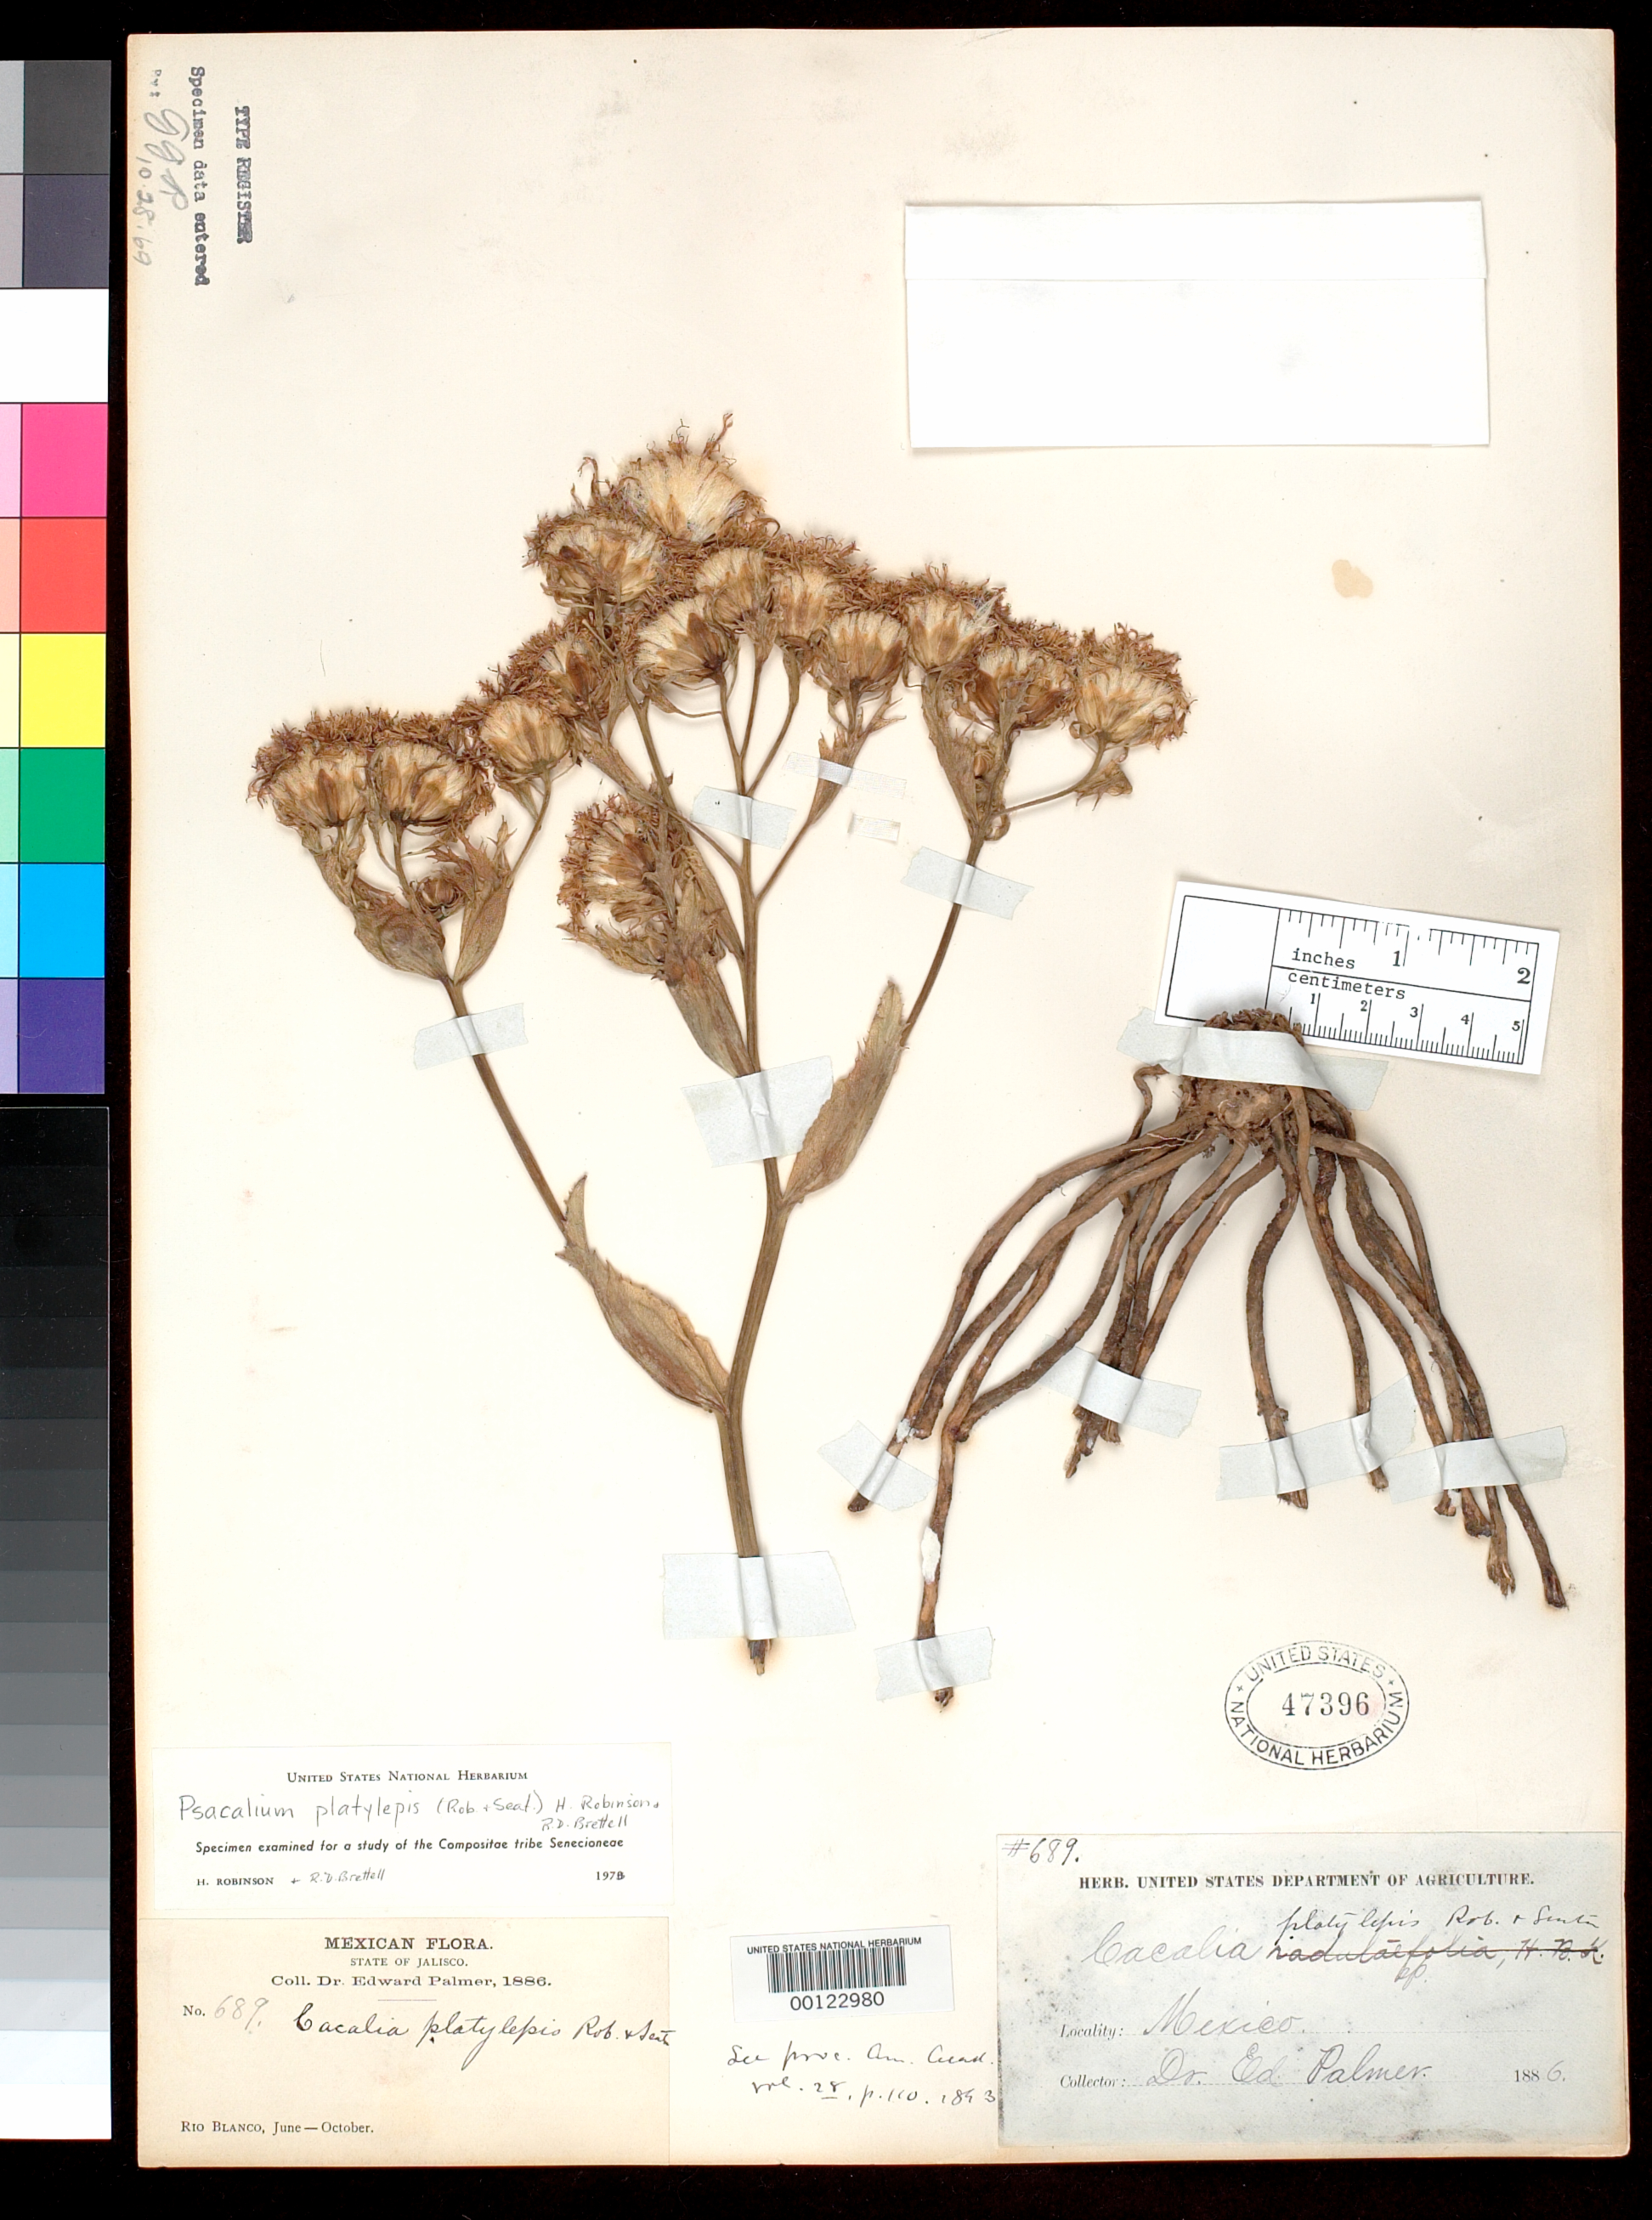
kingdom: Plantae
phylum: Tracheophyta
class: Magnoliopsida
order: Asterales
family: Asteraceae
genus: Cacalia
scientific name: Cacalia platylepis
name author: B.L. Rob. & Seaton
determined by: Brettell, R. D.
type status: Isolectotype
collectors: E. Palmer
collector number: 689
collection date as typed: Jun 1886 to -- Oct 1886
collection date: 1886-06/1886-10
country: Mexico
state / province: Jalisco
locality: Río Blanco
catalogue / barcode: US 47396